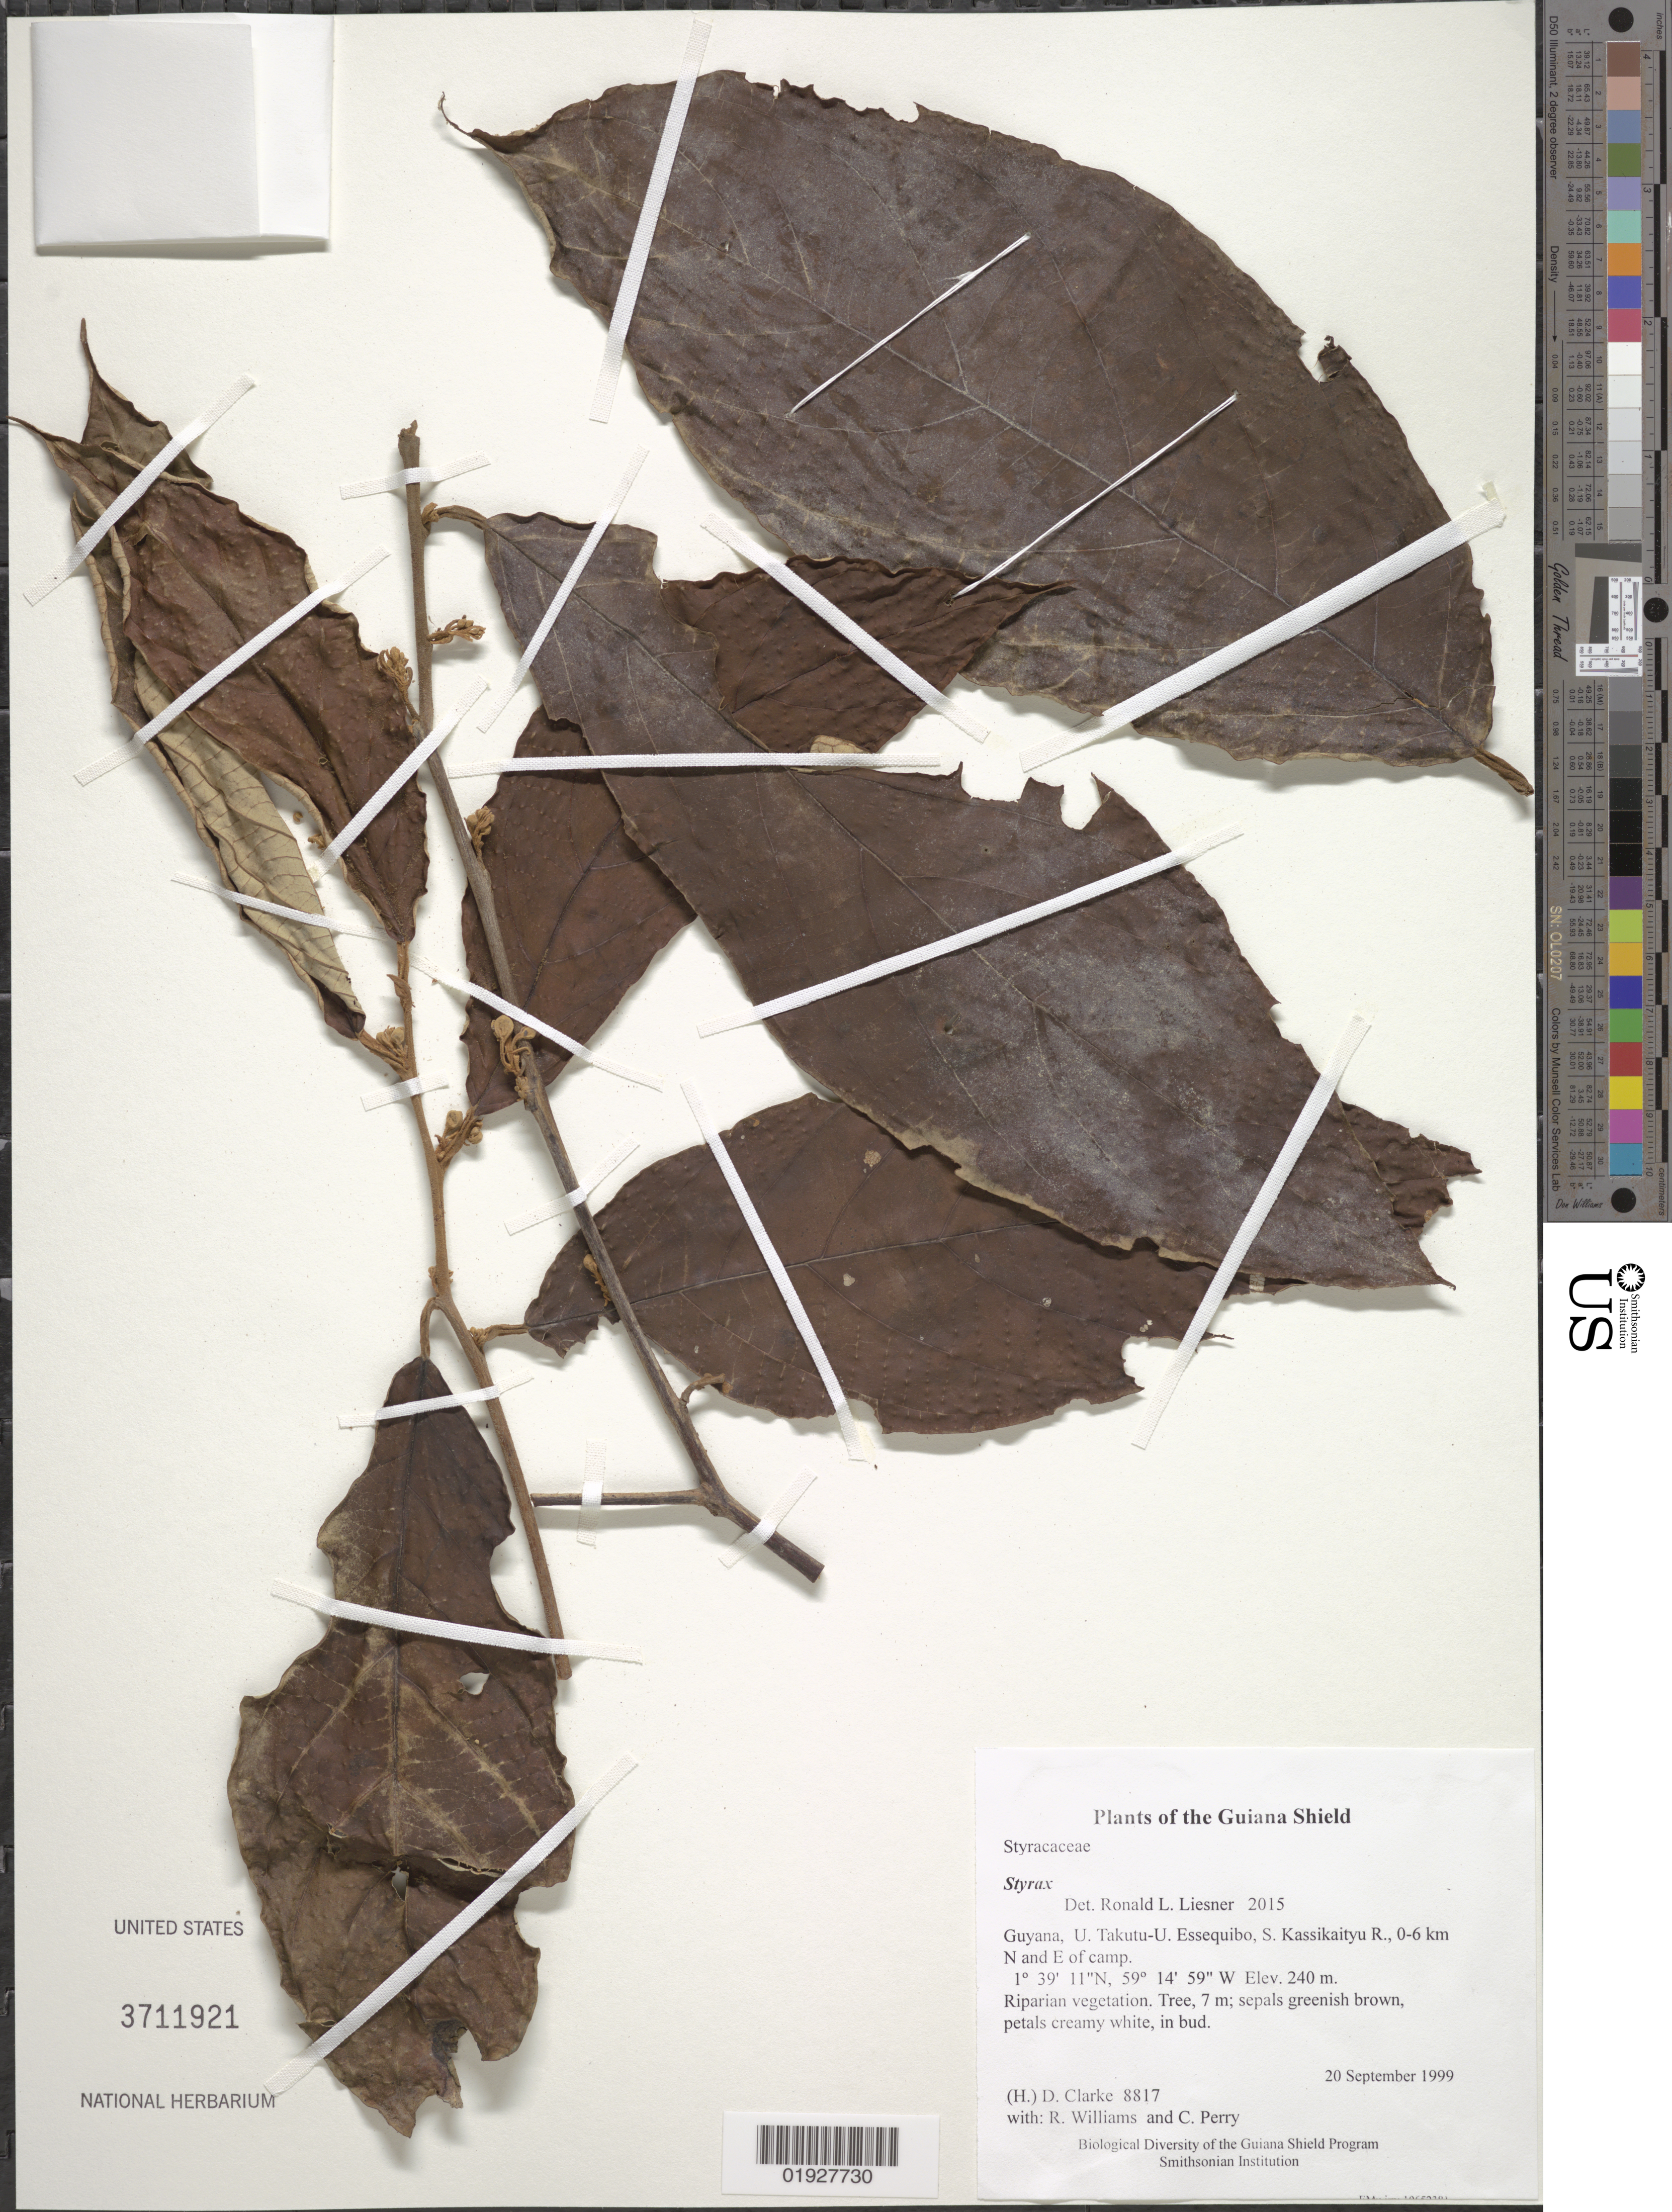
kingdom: Plantae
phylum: Tracheophyta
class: Magnoliopsida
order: Ericales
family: Styracaceae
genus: Styrax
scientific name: Styrax sp.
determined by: Liesner, R. L.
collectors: H. D. Clarke, R. Williams & C. Perry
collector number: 8817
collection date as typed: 20 September 1999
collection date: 1999-09-20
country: Guyana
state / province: U. Takutu-U. Essequibo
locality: S. Kassikaityu R., 0-6 km N and E of camp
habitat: Riparian vegetation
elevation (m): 240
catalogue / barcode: US 3711921